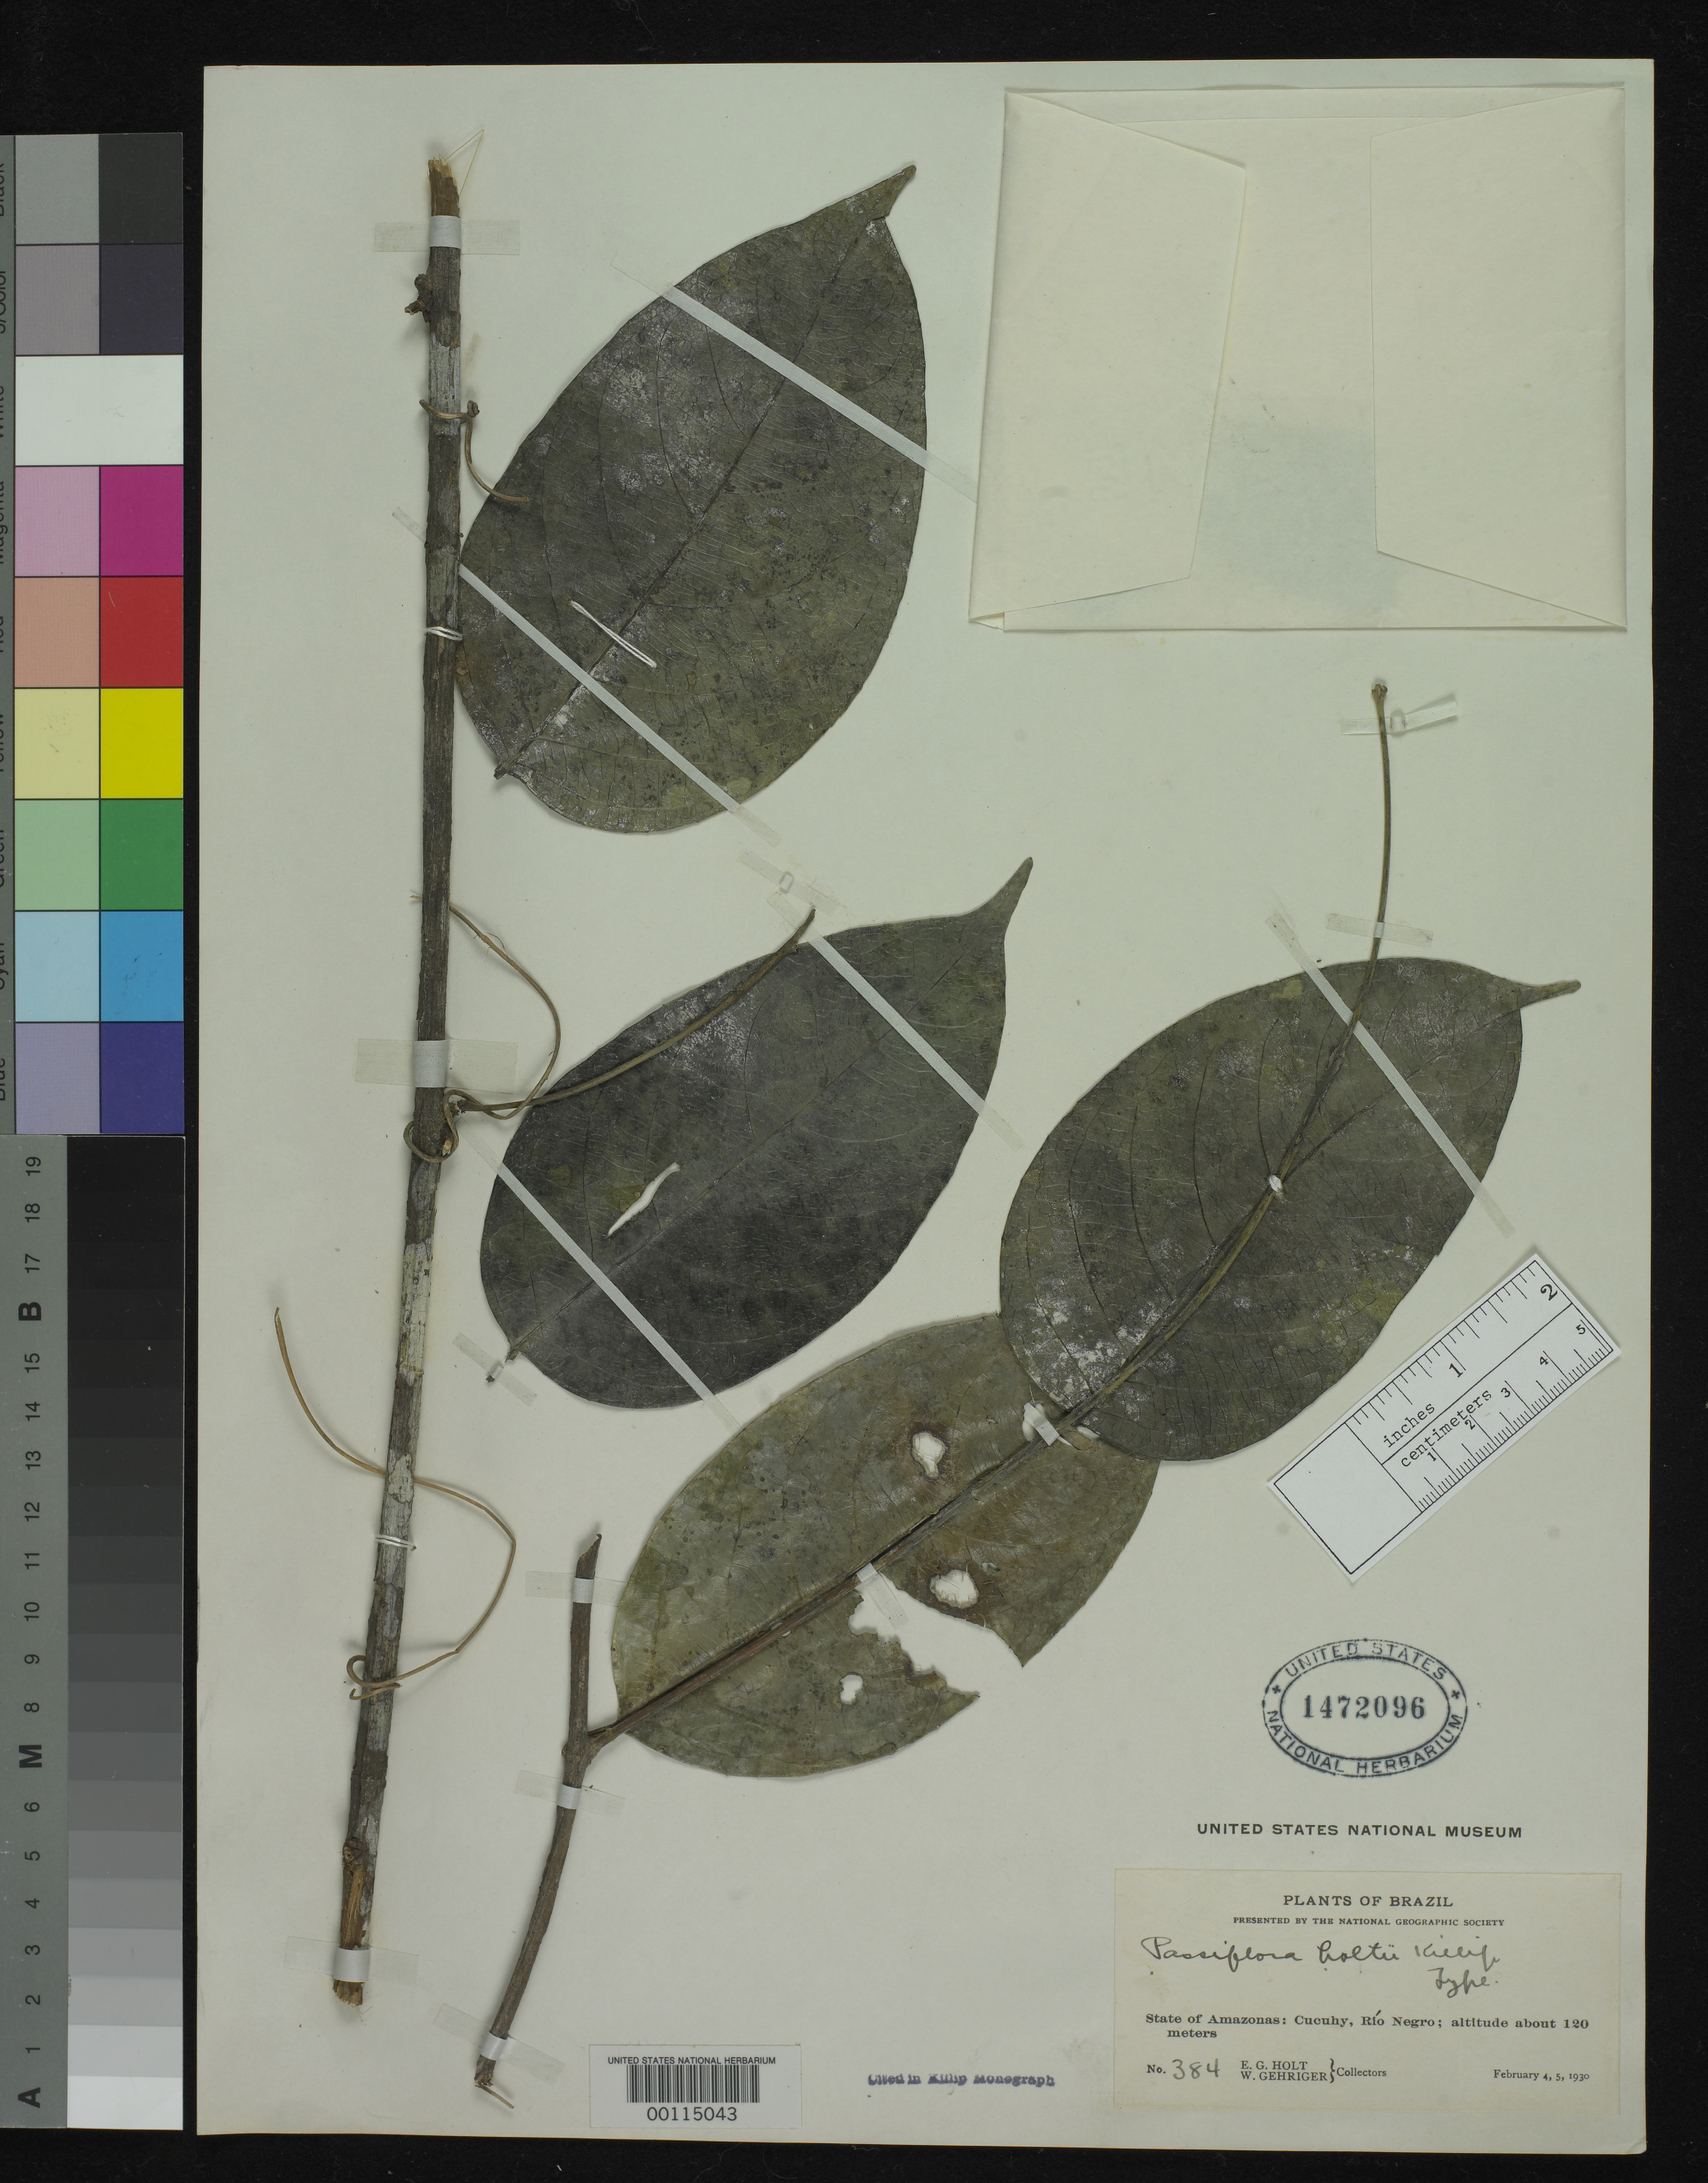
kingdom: Plantae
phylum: Tracheophyta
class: Magnoliopsida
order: Malpighiales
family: Passifloraceae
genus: Passiflora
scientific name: Passiflora holtii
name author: Killip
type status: Holotype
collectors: E. Holt & W. Gehriger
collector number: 384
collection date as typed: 04 Feb 1930 to 05 Feb 1930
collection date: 1930-02-04/1930-02-05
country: Brazil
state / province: Amazonas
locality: Cucuhy, Rio Negro.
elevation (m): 120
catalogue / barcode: US 1472096